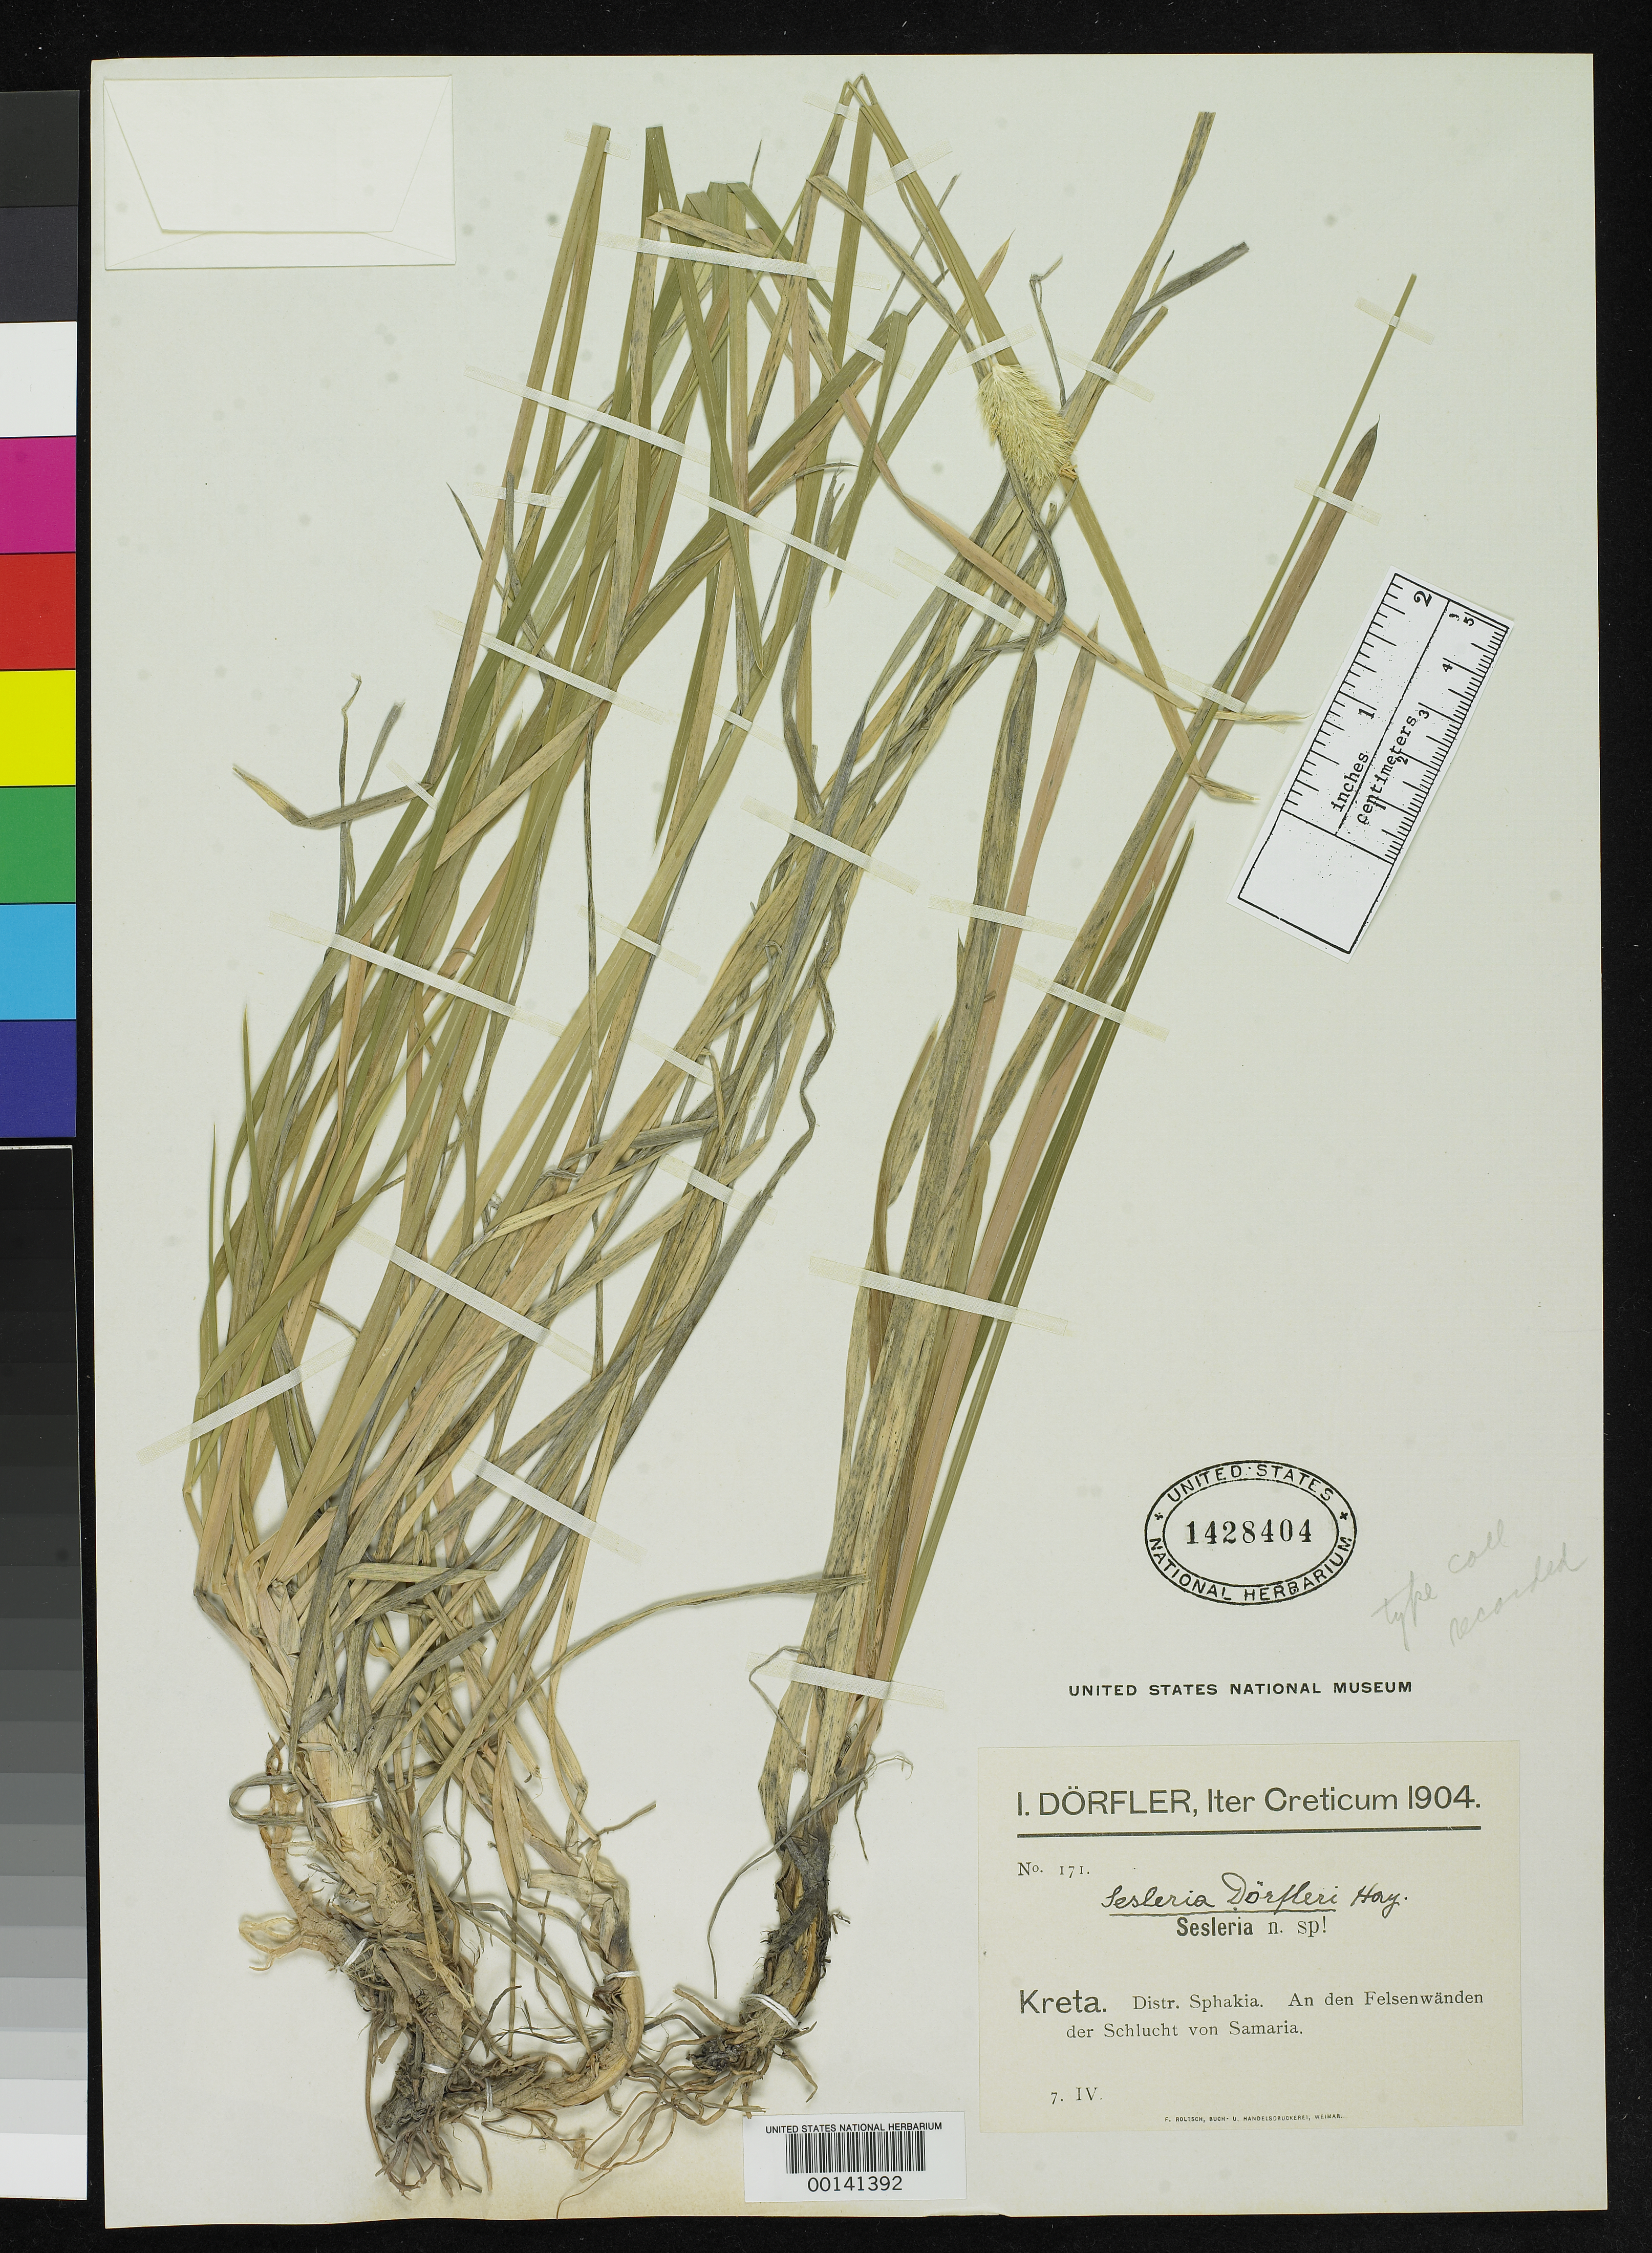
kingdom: Plantae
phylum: Tracheophyta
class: Liliopsida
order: Poales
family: Poaceae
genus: Sesleria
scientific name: Sesleria doerfleri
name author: Hayek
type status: Isotype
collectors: I. Dörfler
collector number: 171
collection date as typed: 07 Apr 1904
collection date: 1904-04-07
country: Greece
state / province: Crete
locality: Sphakia, felsenwanden der schlucht von Samaria. [Sphakia, rockwalls (?) the ravine of Samaria.].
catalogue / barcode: US 1428404